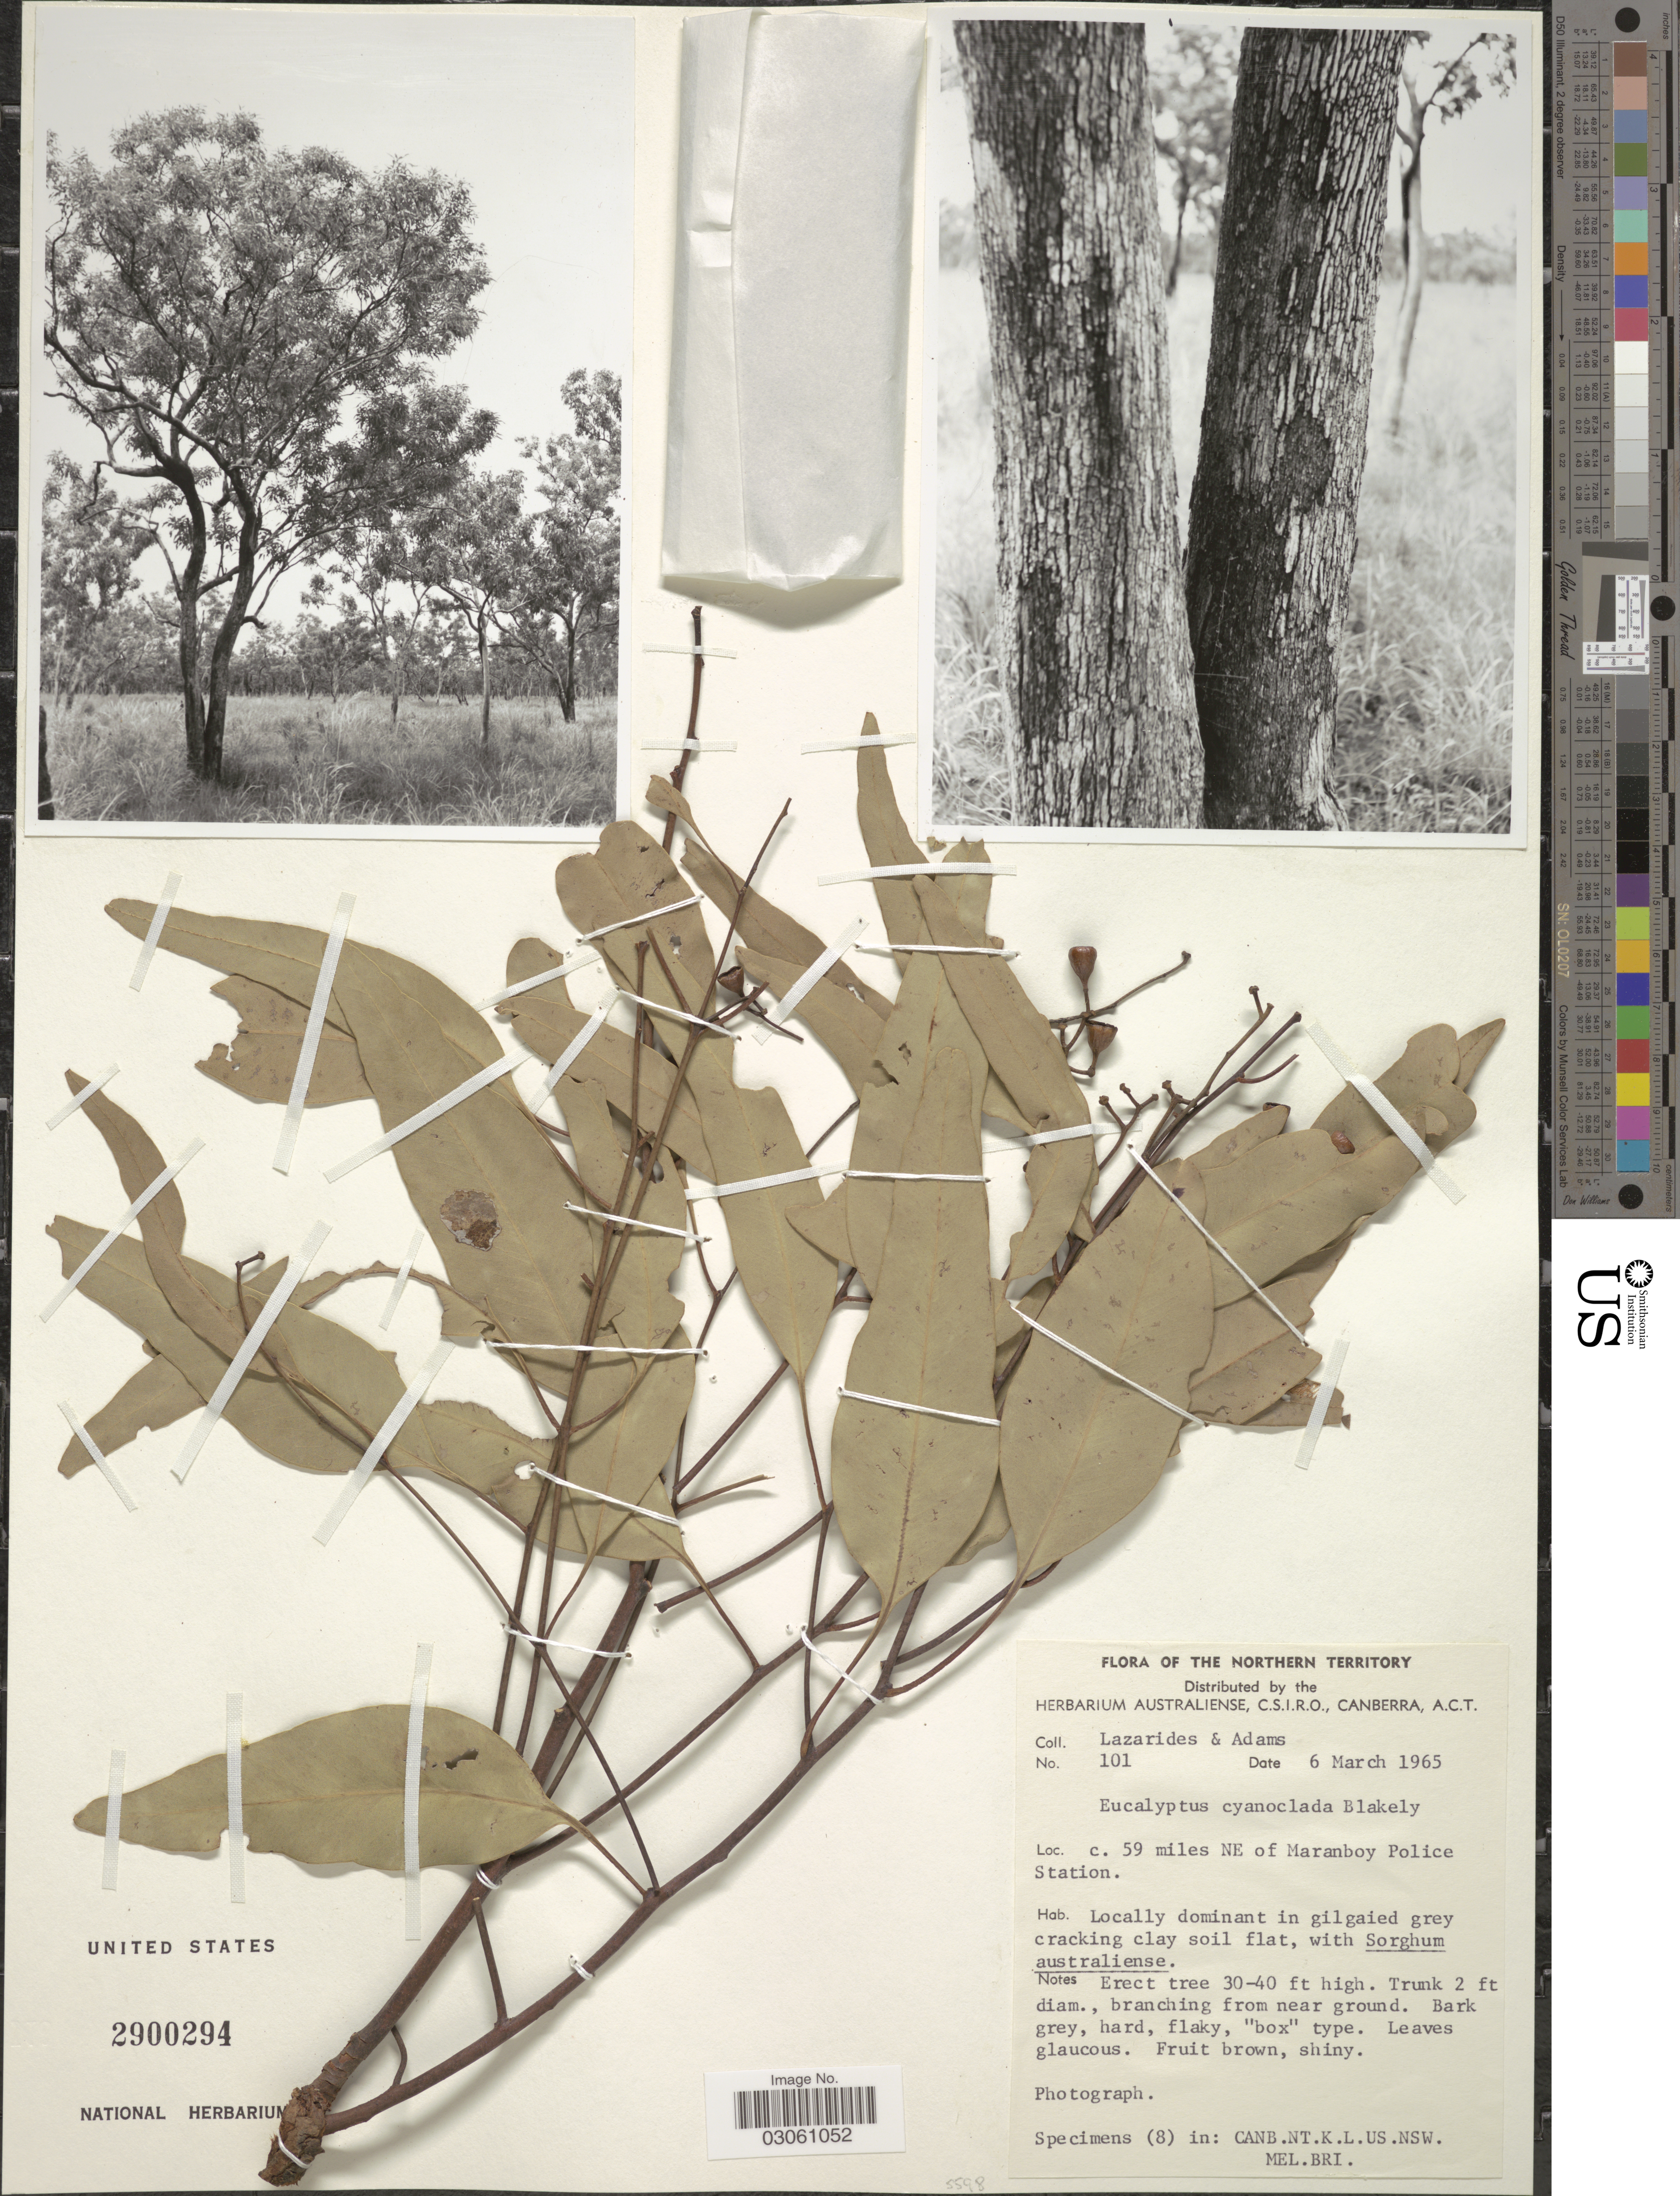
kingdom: Plantae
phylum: Tracheophyta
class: Magnoliopsida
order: Myrtales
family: Myrtaceae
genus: Eucalyptus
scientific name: Eucalyptus cyanoclada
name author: Blakely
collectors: M. Lazarides & Adams, --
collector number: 101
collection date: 1965-03-06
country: Australia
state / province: Northern Territory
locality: C. 59 miles NE of Maranboy Police Station.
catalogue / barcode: US 2900294